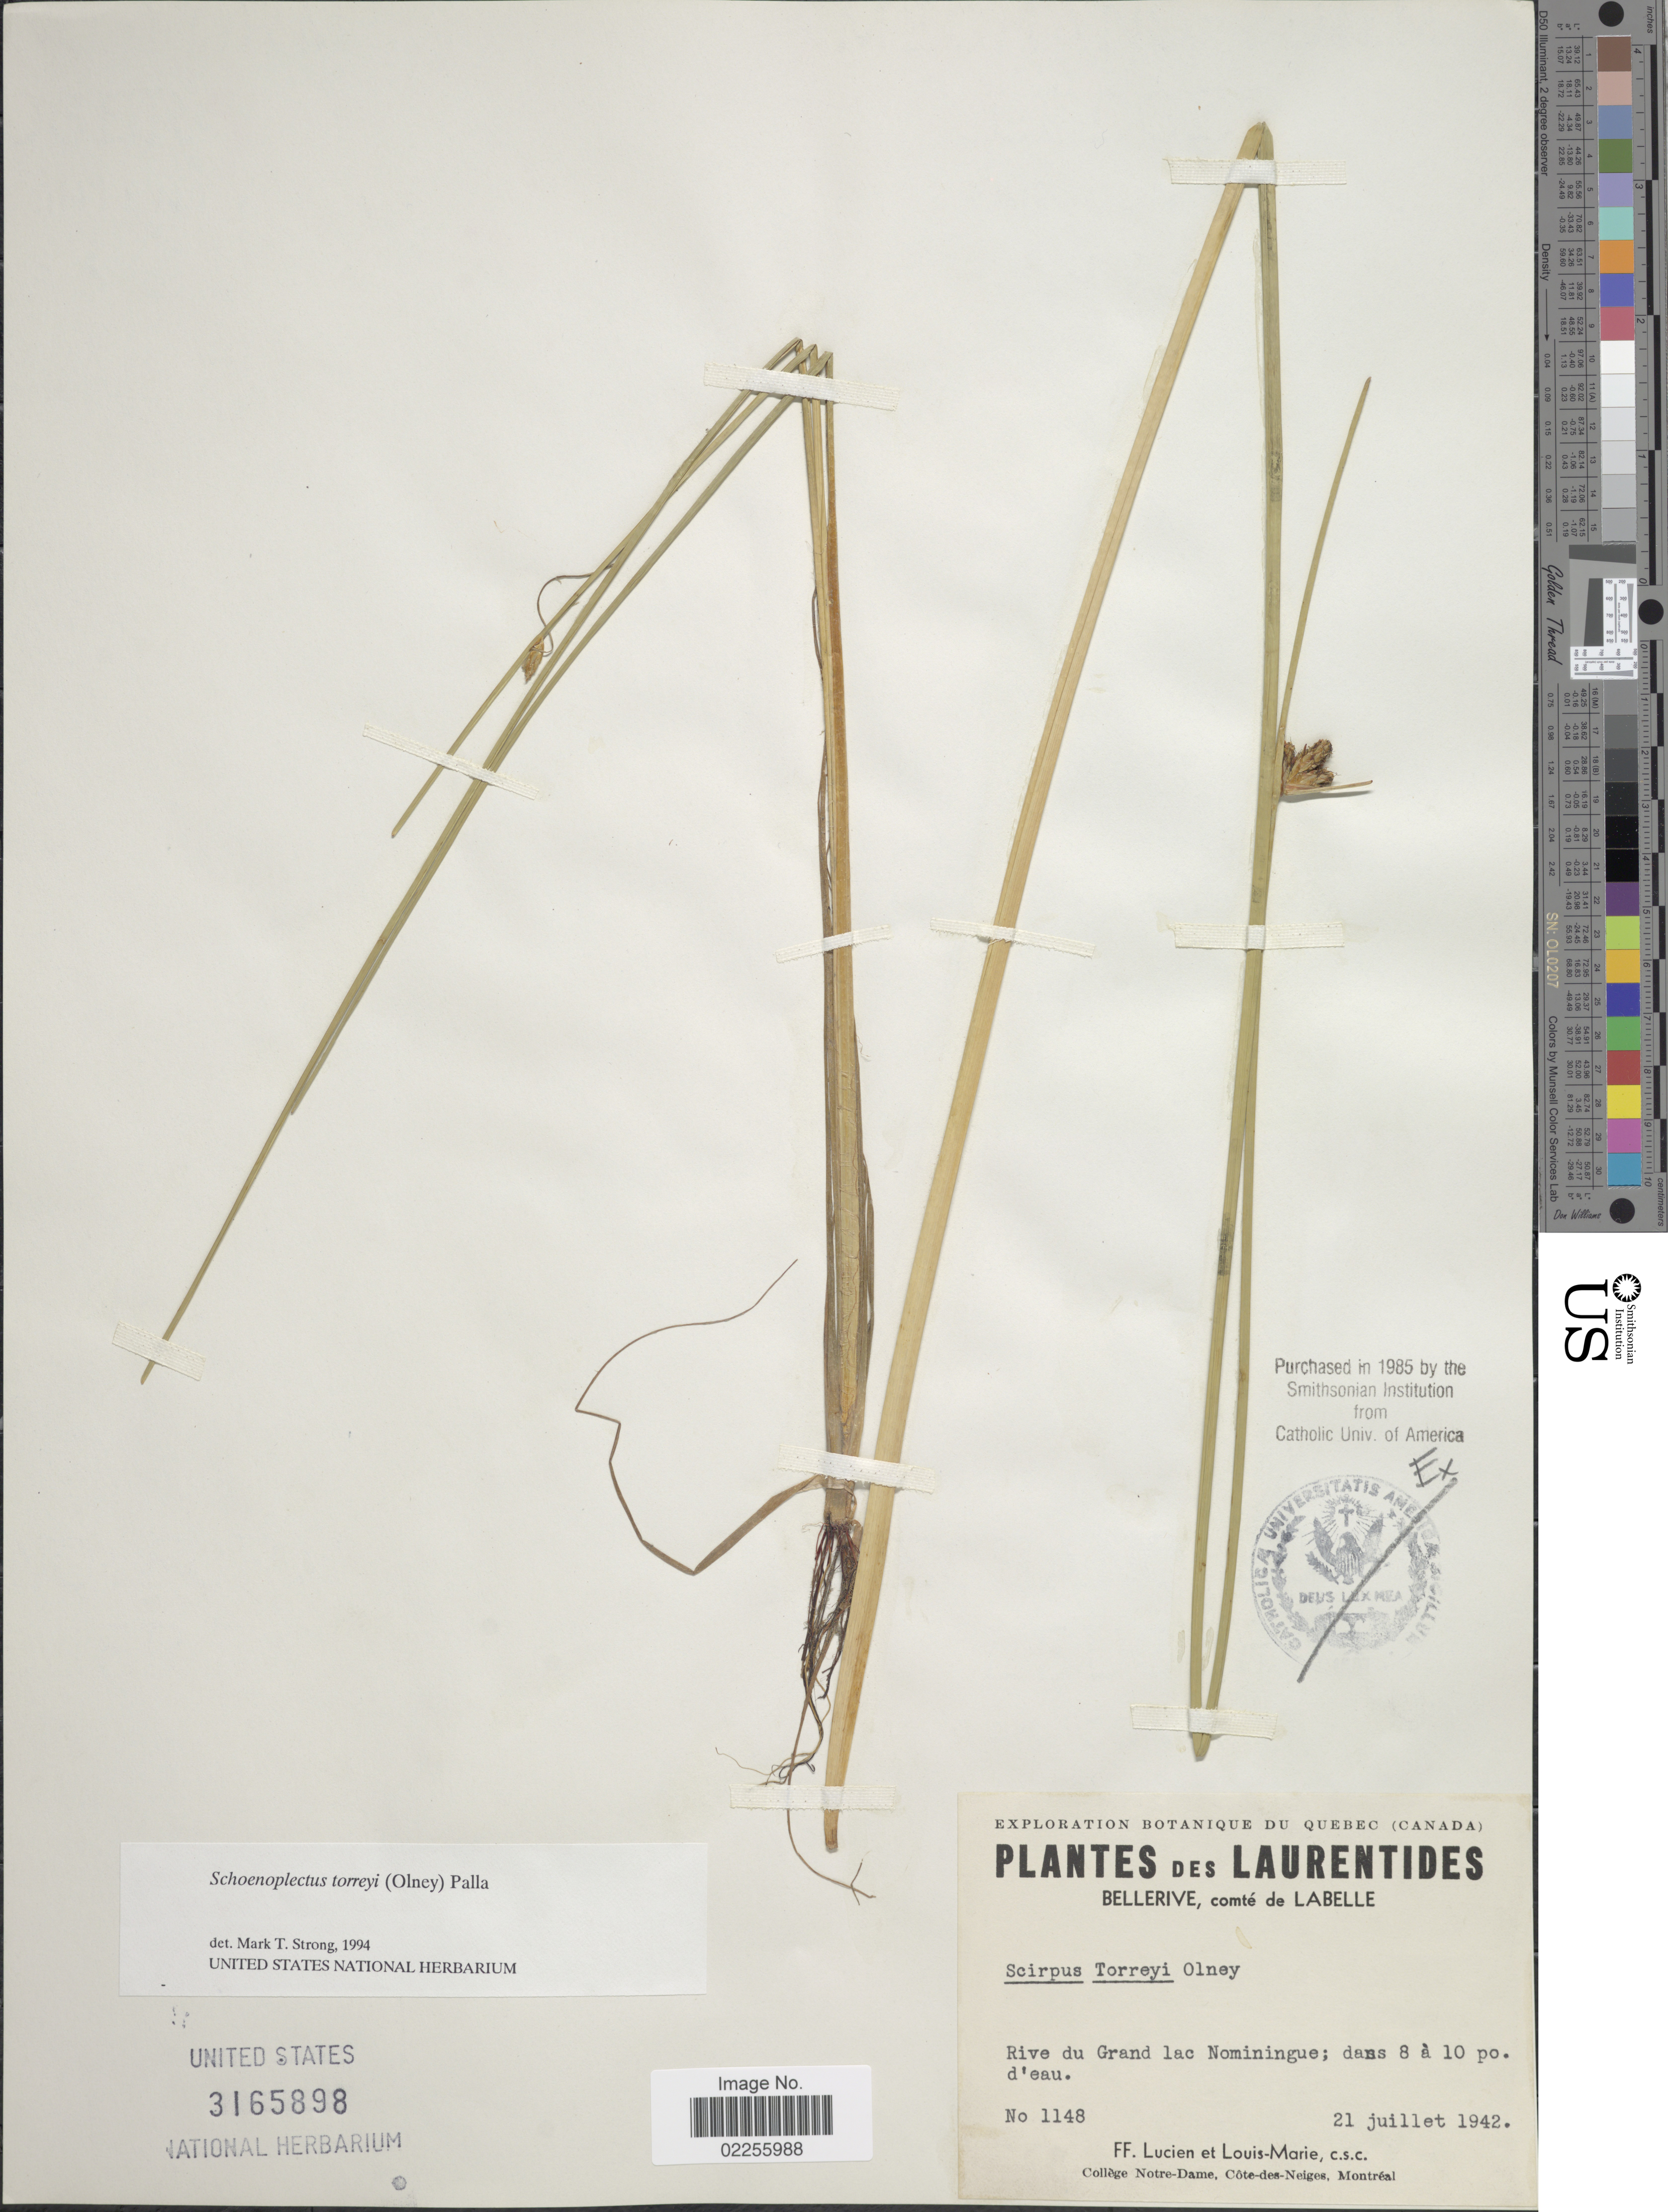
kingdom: Plantae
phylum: Tracheophyta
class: Liliopsida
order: Poales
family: Cyperaceae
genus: Schoenoplectus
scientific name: Schoenoplectus torreyi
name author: (Olney) Palla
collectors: F. Lucien & L.-M. LaLonde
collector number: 1148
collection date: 1942-07-21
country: Canada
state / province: Quebec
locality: Des Laurentides, Bellerive, comté de Labelle, Rive du Grand lac Nominingue; dans 8 à 10 po d'eau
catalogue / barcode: US 3165898